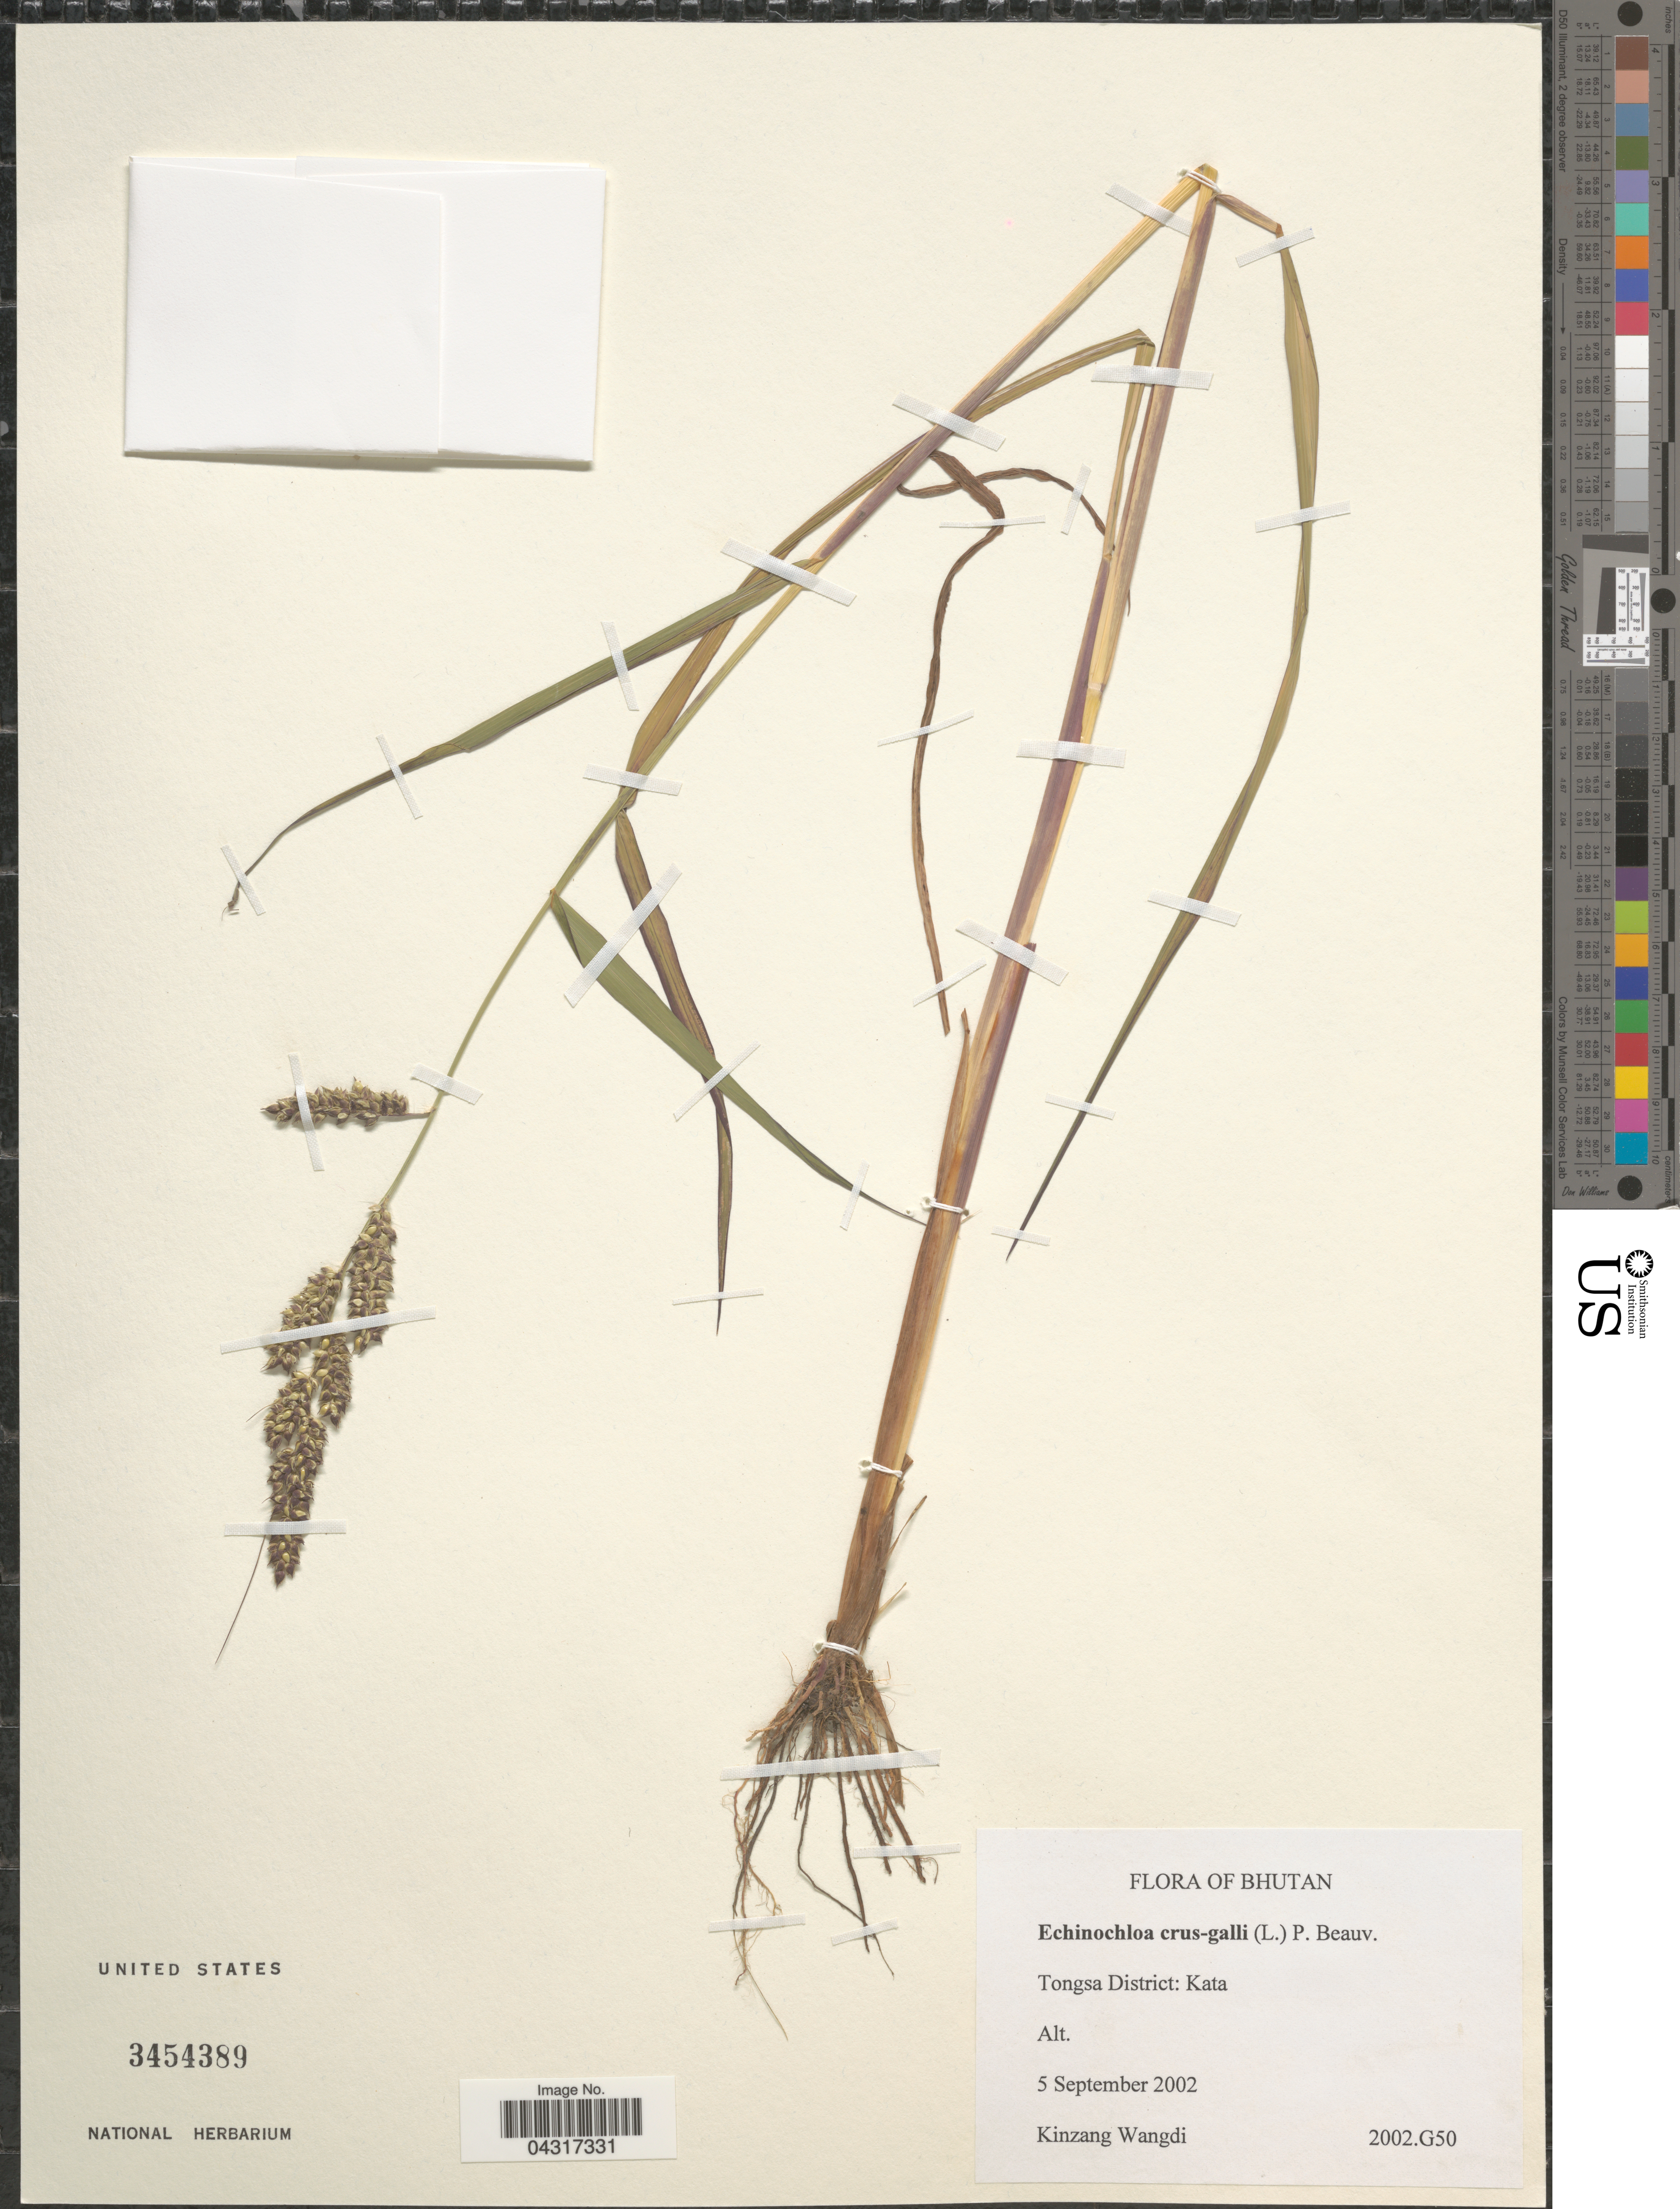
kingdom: Plantae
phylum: Tracheophyta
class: Liliopsida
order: Poales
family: Poaceae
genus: Echinochloa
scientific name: Echinochloa crus-galli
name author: (L.) P. Beauv.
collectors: K. Wangdi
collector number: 2002.G50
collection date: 2002-09-05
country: Bhutan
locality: Tongsa District: Kata.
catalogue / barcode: US 3454389